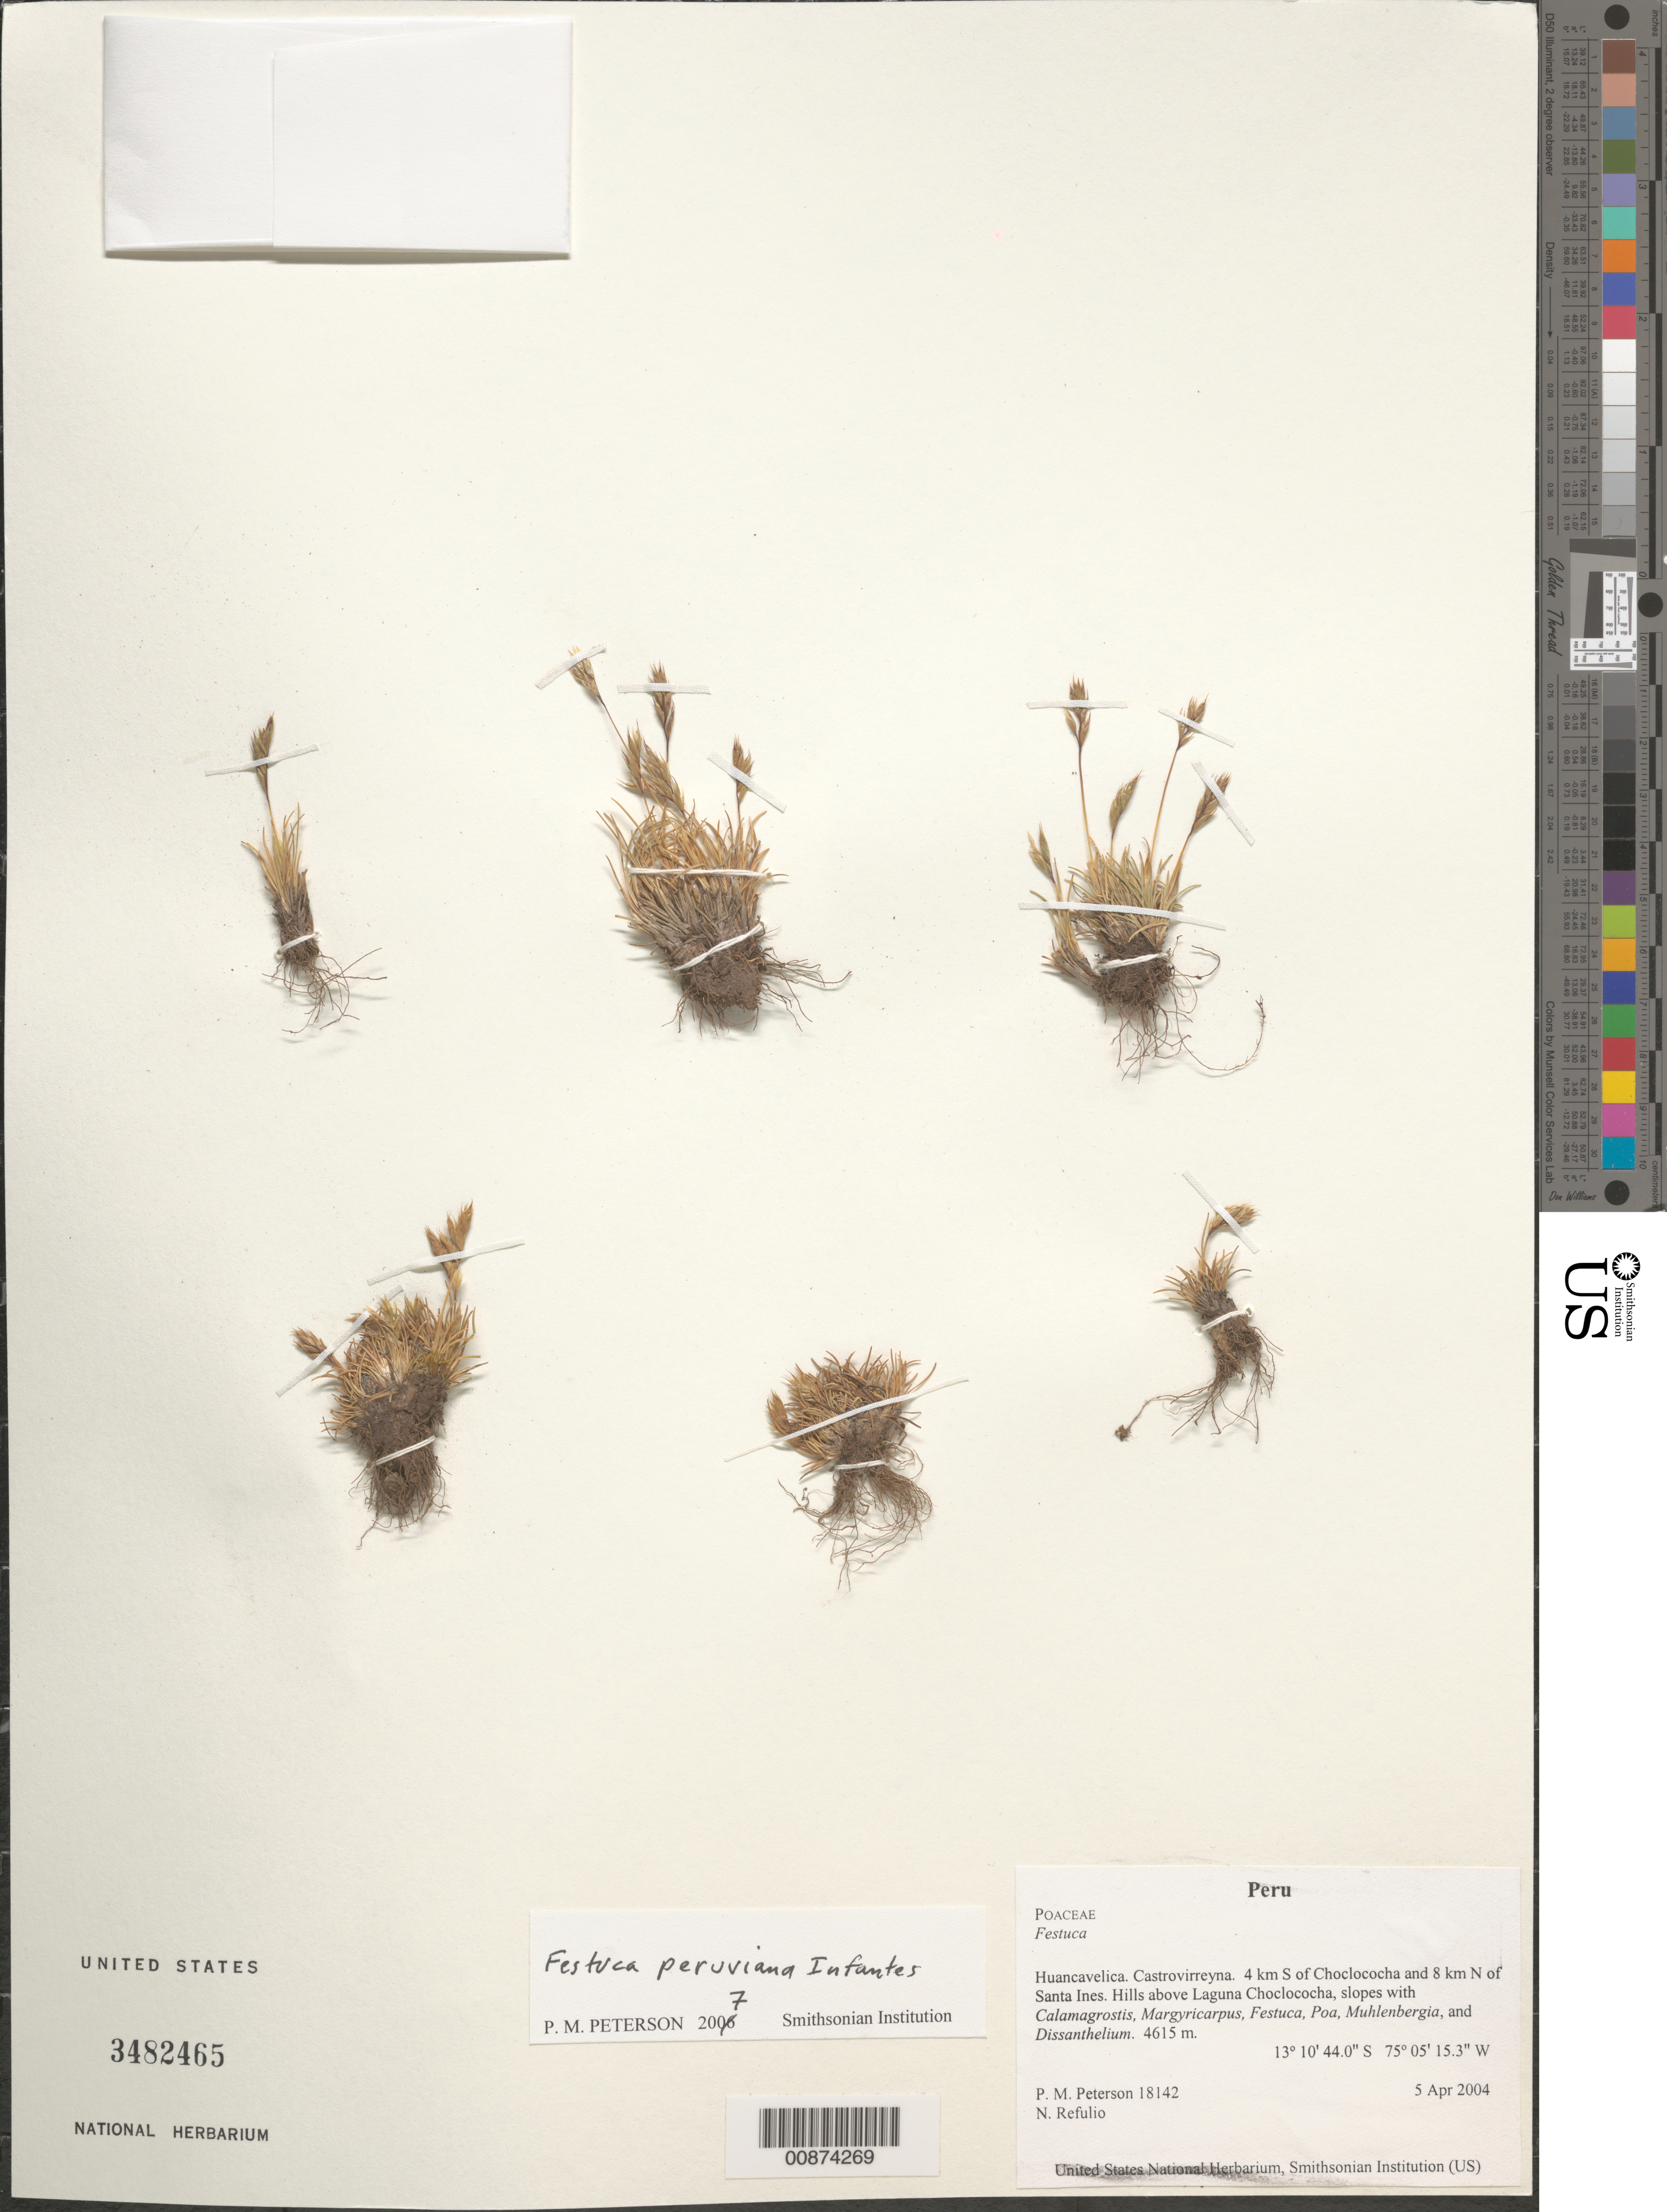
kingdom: Plantae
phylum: Tracheophyta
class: Liliopsida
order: Poales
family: Poaceae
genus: Festuca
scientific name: Festuca peruviana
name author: Infantes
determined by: Peterson, Paul M., (BOT), Smithsonian Institution - National Museum of Natural History (UNITED STATES)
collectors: P. M. Peterson & N. Refulio-Rodríguez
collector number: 18142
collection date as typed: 05 Apr 2004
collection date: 2004-04-05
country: Peru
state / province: Huancavelica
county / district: Castrovirreyna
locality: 4 km S of Choclococha and 8 km N of Santa Ines. Hills above Laguna Choclococha, slopes with Calamagrostis, Margyricarpus, Festuca, Poa, Muhlenbergia, and Dissanthelium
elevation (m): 4615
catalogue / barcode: US 3482465